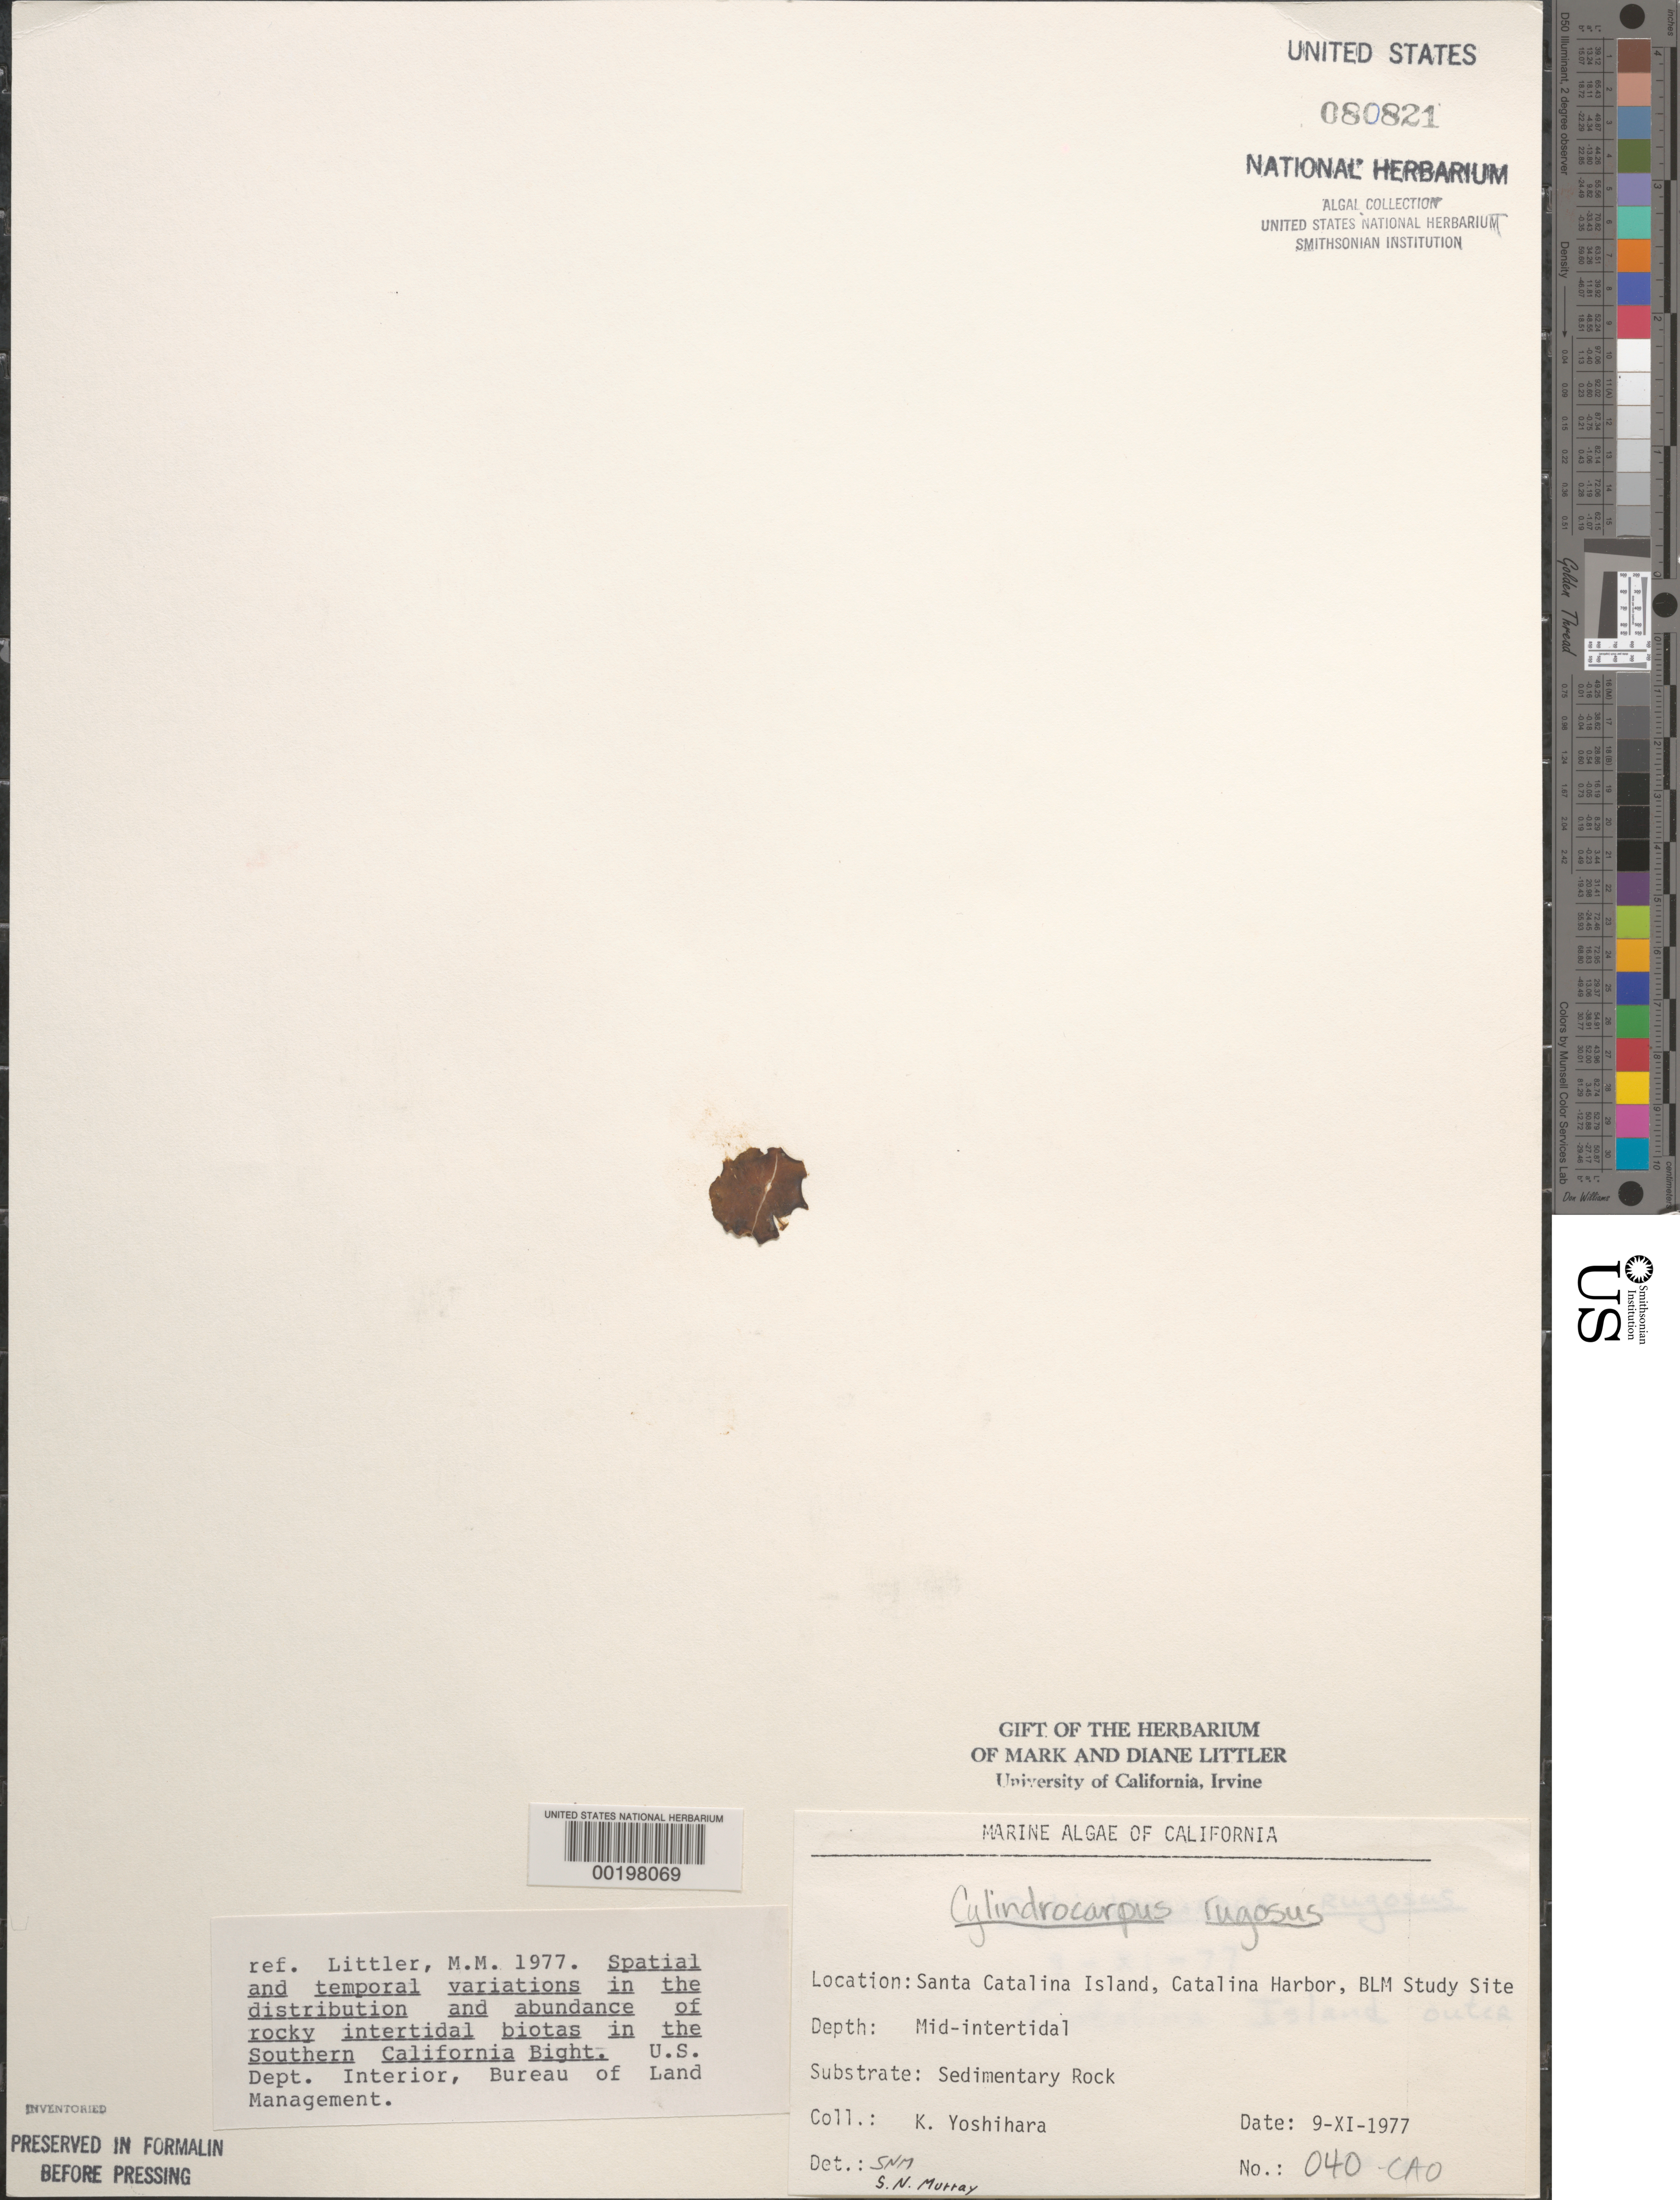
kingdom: Chromista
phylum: Ochrophyta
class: Phaeophyceae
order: Ectocarpales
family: Petrospongiaceae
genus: Petrospongium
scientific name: Petrospongium rugosum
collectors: K. Yoshihara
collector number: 040-cao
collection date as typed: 09 Nov 1977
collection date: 1977-11-09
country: United States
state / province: California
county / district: Los Angeles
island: Santa Catalina Island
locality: West side of Catalina Harbor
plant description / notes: BLM-SOCALBIGHT Rocky Intertidal Survey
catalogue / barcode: US 80821